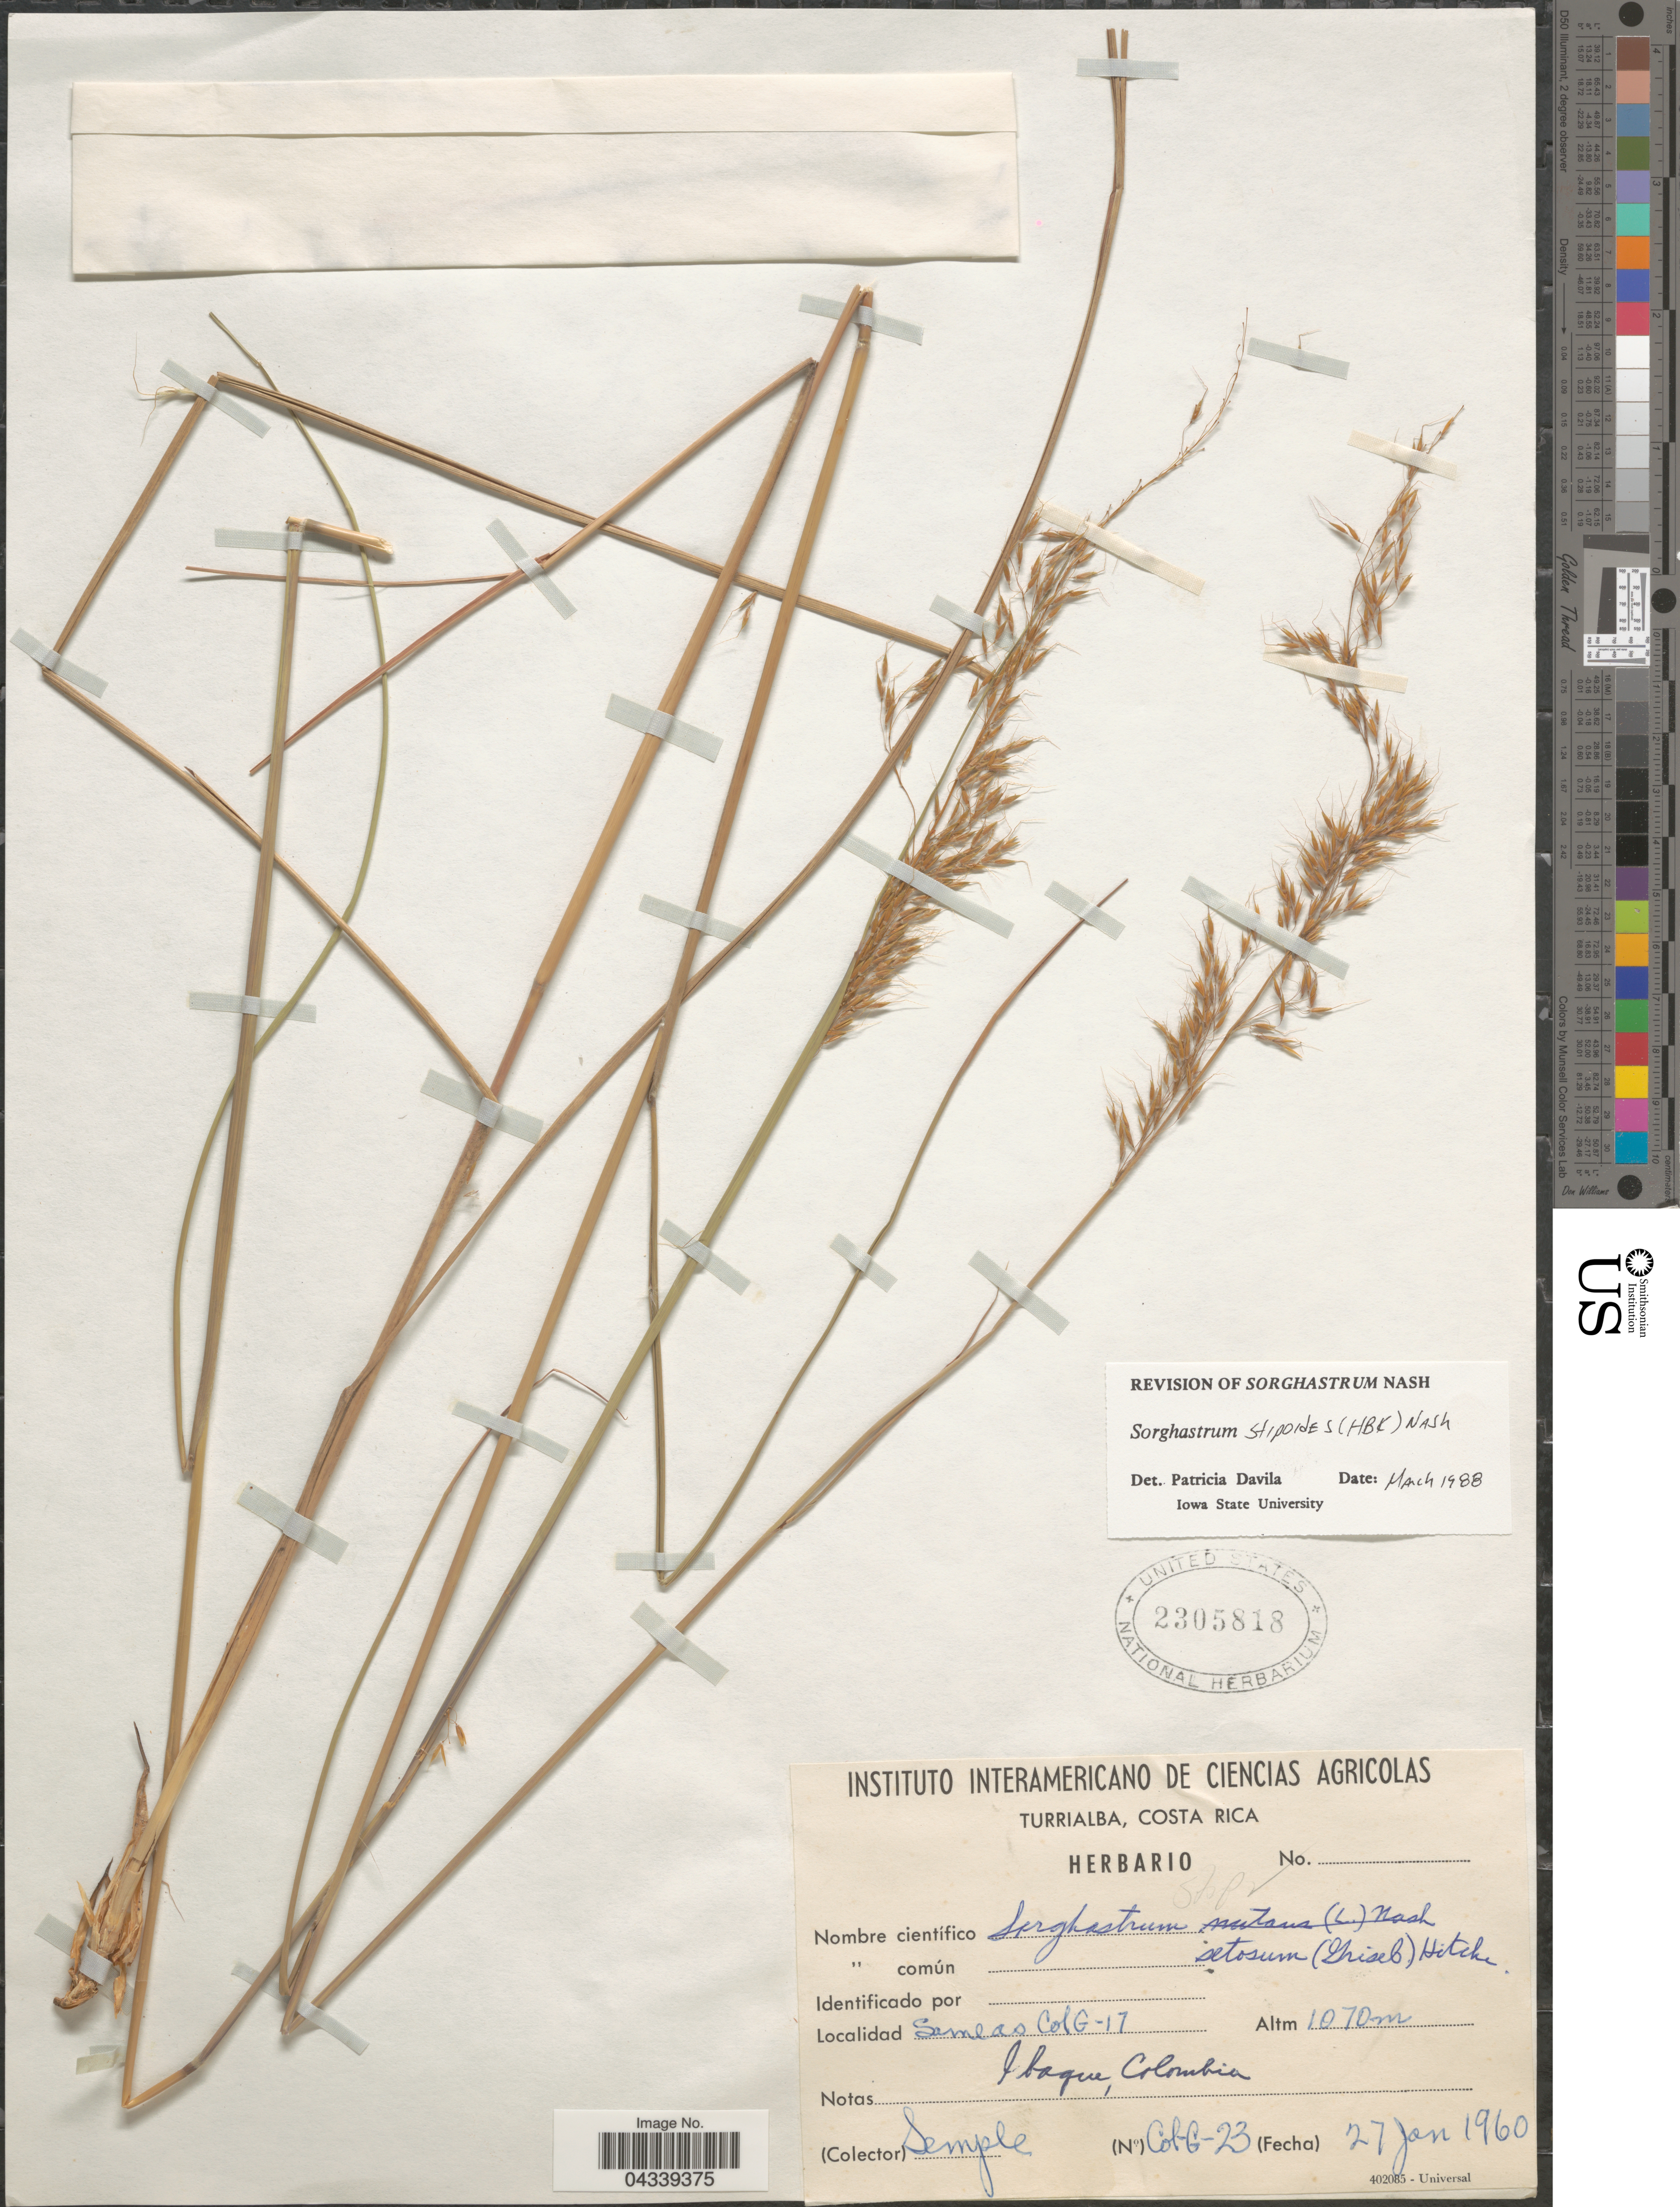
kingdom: Plantae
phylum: Tracheophyta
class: Liliopsida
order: Poales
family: Poaceae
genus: Sorghastrum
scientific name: Sorghastrum stipoides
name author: (Kunth) Nash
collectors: Semple, --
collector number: G-23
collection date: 1960-01-27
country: Colombia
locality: Sameas ColG-17. Ibaque.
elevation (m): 1070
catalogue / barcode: US 2305818